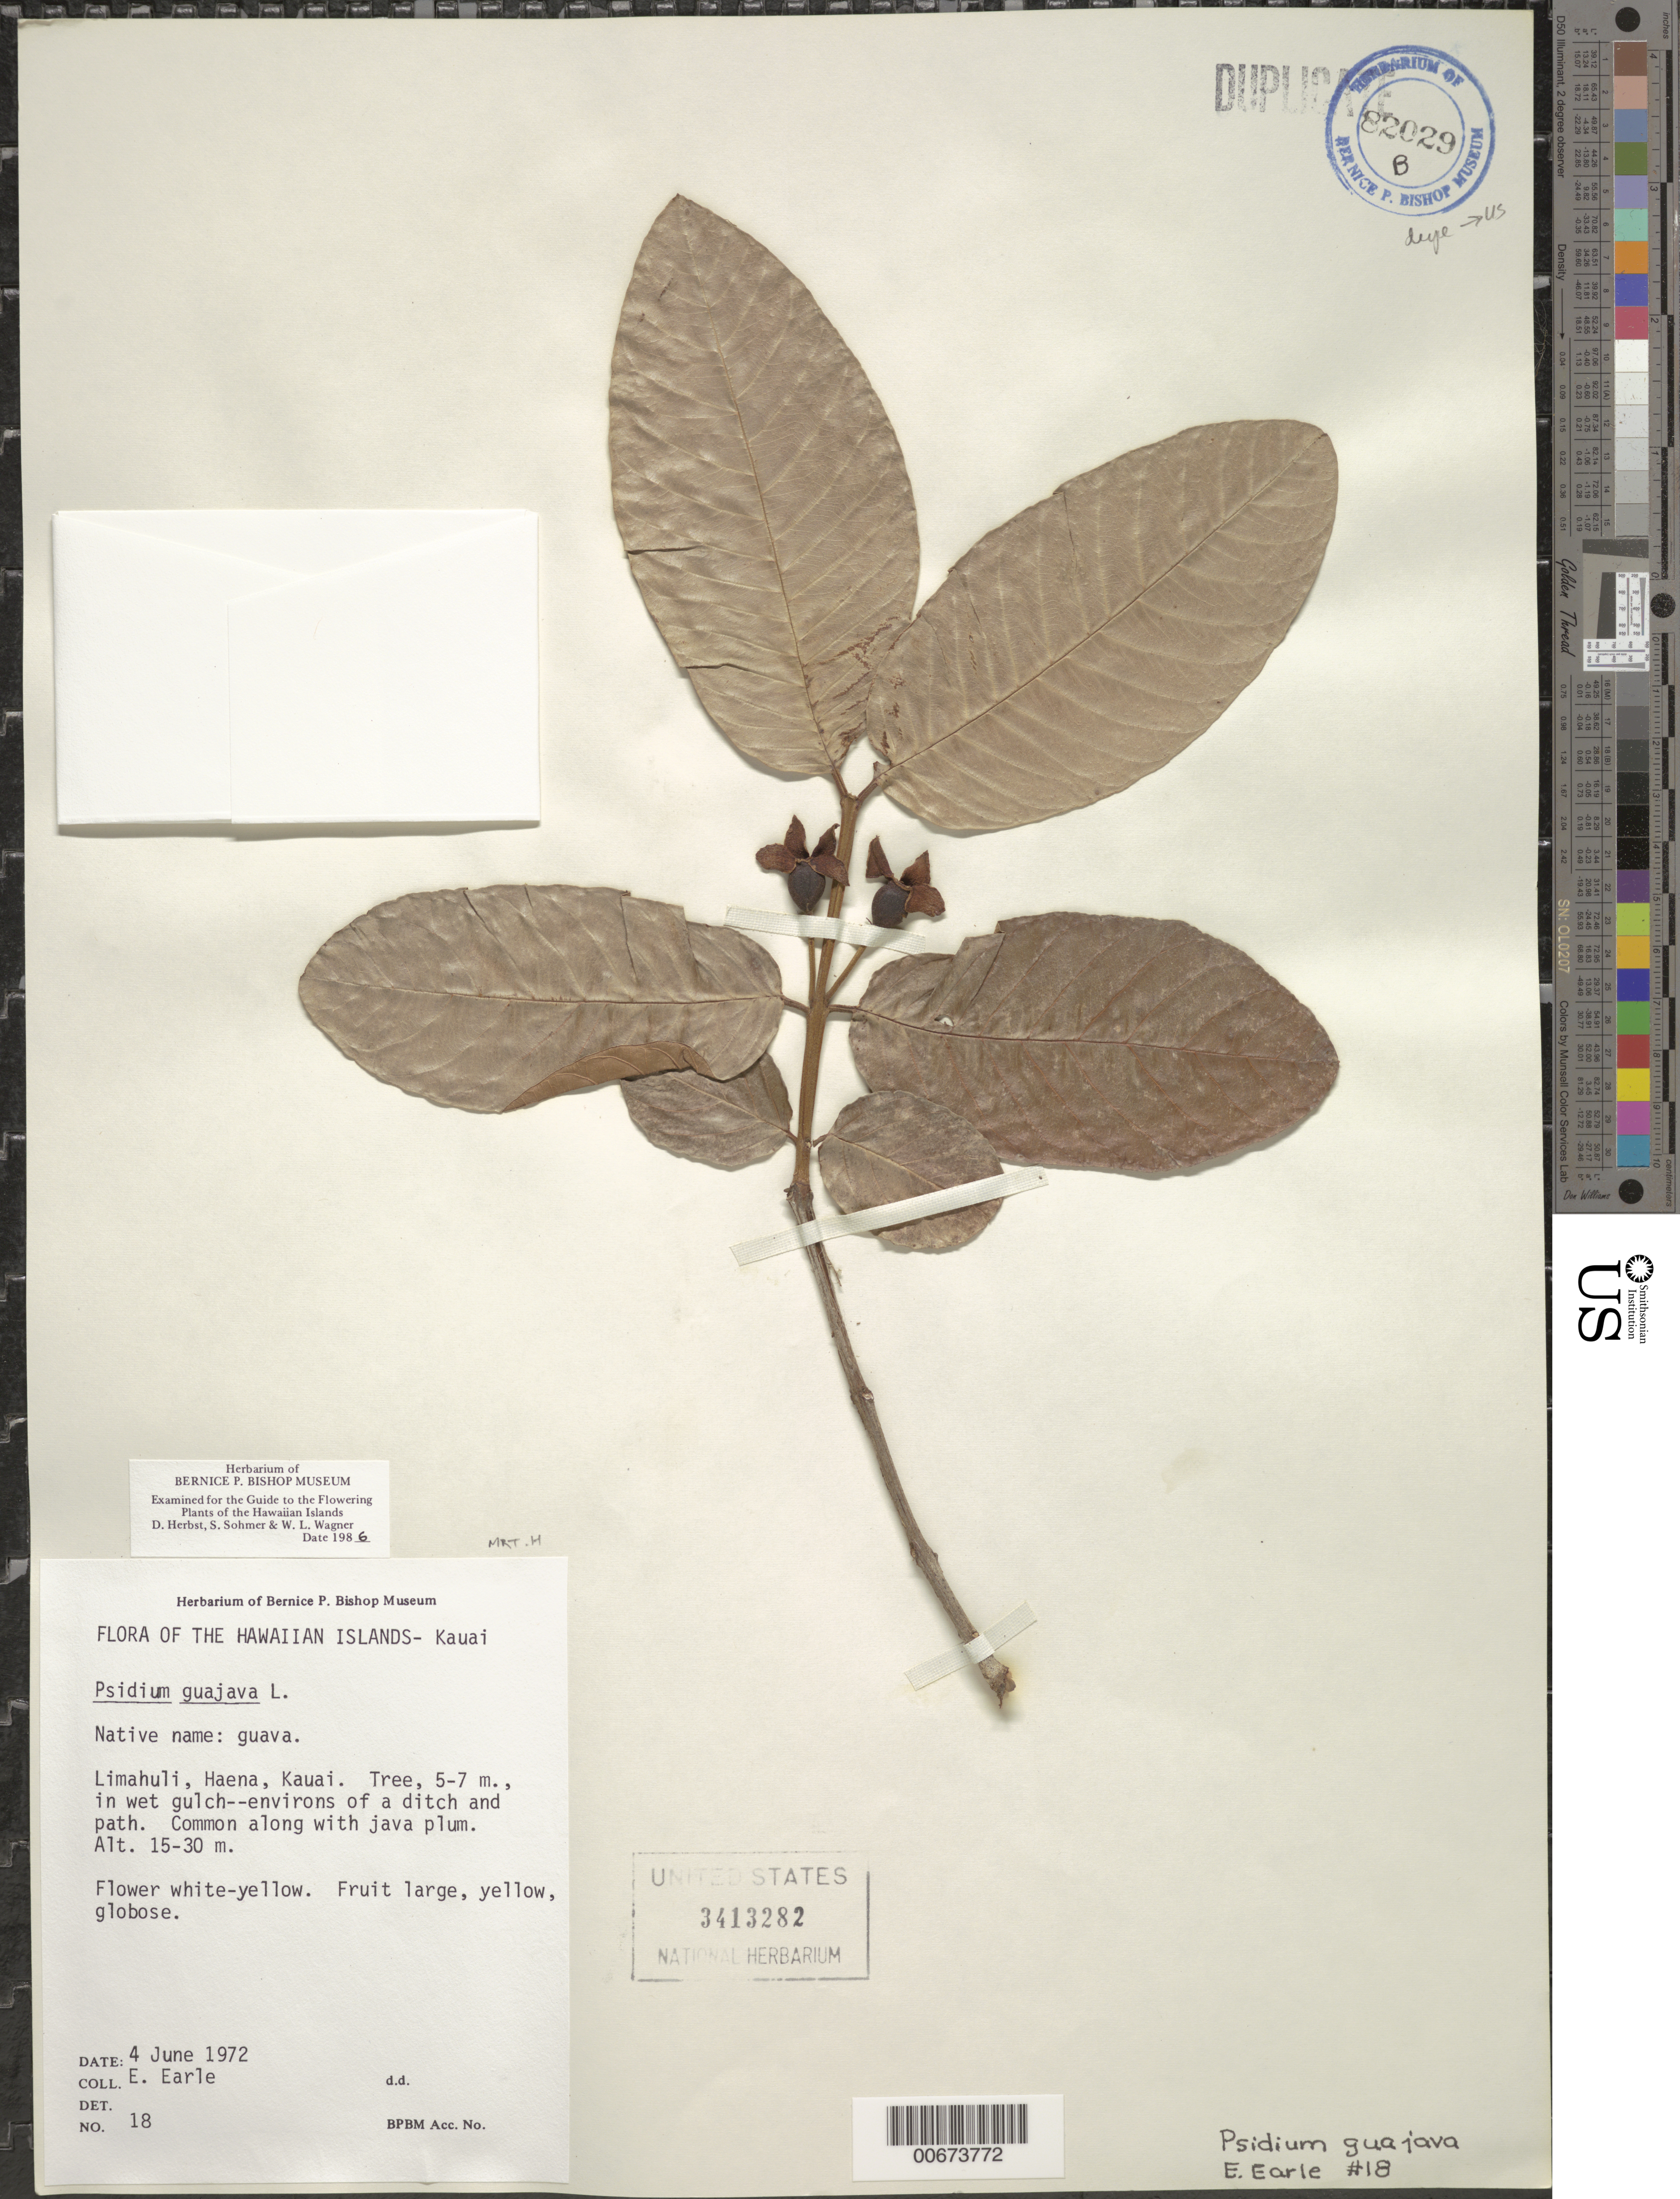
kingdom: Plantae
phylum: Tracheophyta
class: Magnoliopsida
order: Myrtales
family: Myrtaceae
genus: Psidium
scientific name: Psidium guajava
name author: L.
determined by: Herbst, D. R.; Sohmer, S. H.; Wagner, W. L.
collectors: E. Earle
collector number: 18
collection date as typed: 4 Jun 1972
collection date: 1972-06-04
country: United States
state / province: Hawaii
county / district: Kauai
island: Kaua'i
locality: Limahuli, Haena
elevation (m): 15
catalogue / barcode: US 3413282